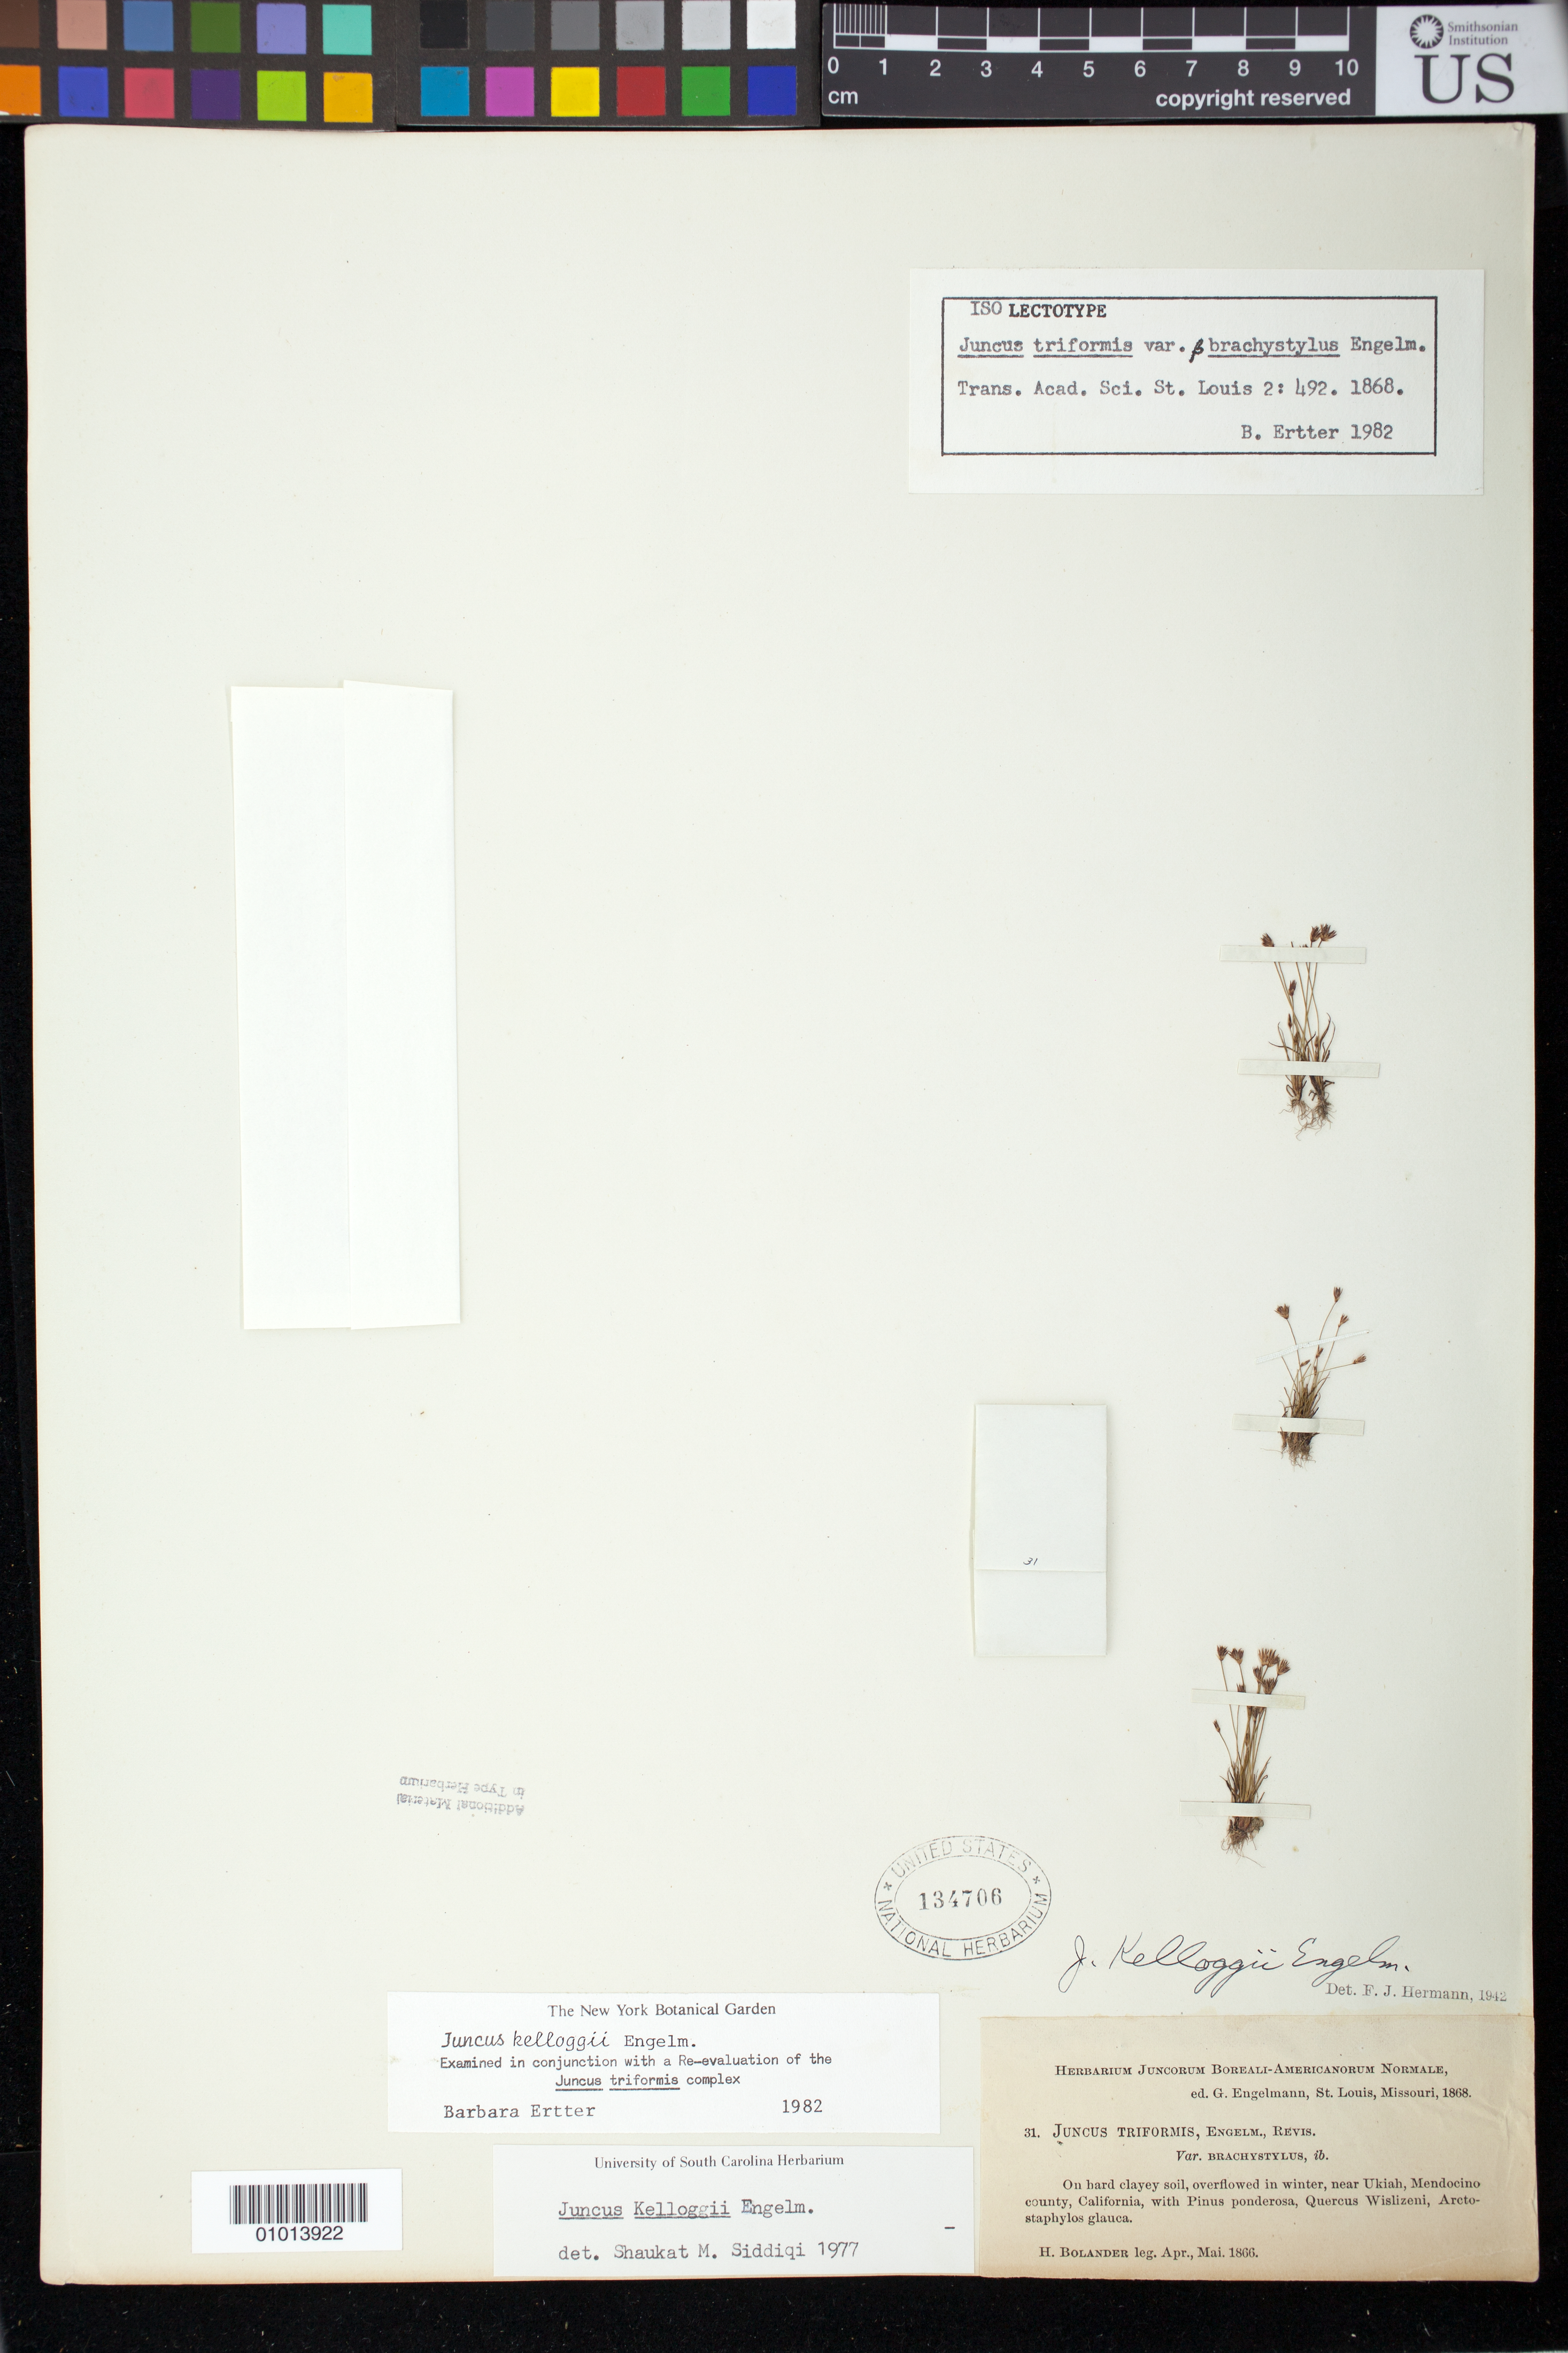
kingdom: Plantae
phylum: Tracheophyta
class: Liliopsida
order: Poales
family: Juncaceae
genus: Juncus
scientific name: Juncus triformis var. brachystylus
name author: Engelm.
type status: Type Collection; Isosyntype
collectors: H. Bolander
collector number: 31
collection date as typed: leg Apr., Mai. 1866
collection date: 1866-04,1866-05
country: United States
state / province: California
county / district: Mendocino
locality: Near Ukiah, Mendocino county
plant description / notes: US sheets annotated as "isolectotype" by Ertter (1982) but cited as isotypes (Ertter 1986).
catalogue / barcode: US 134706